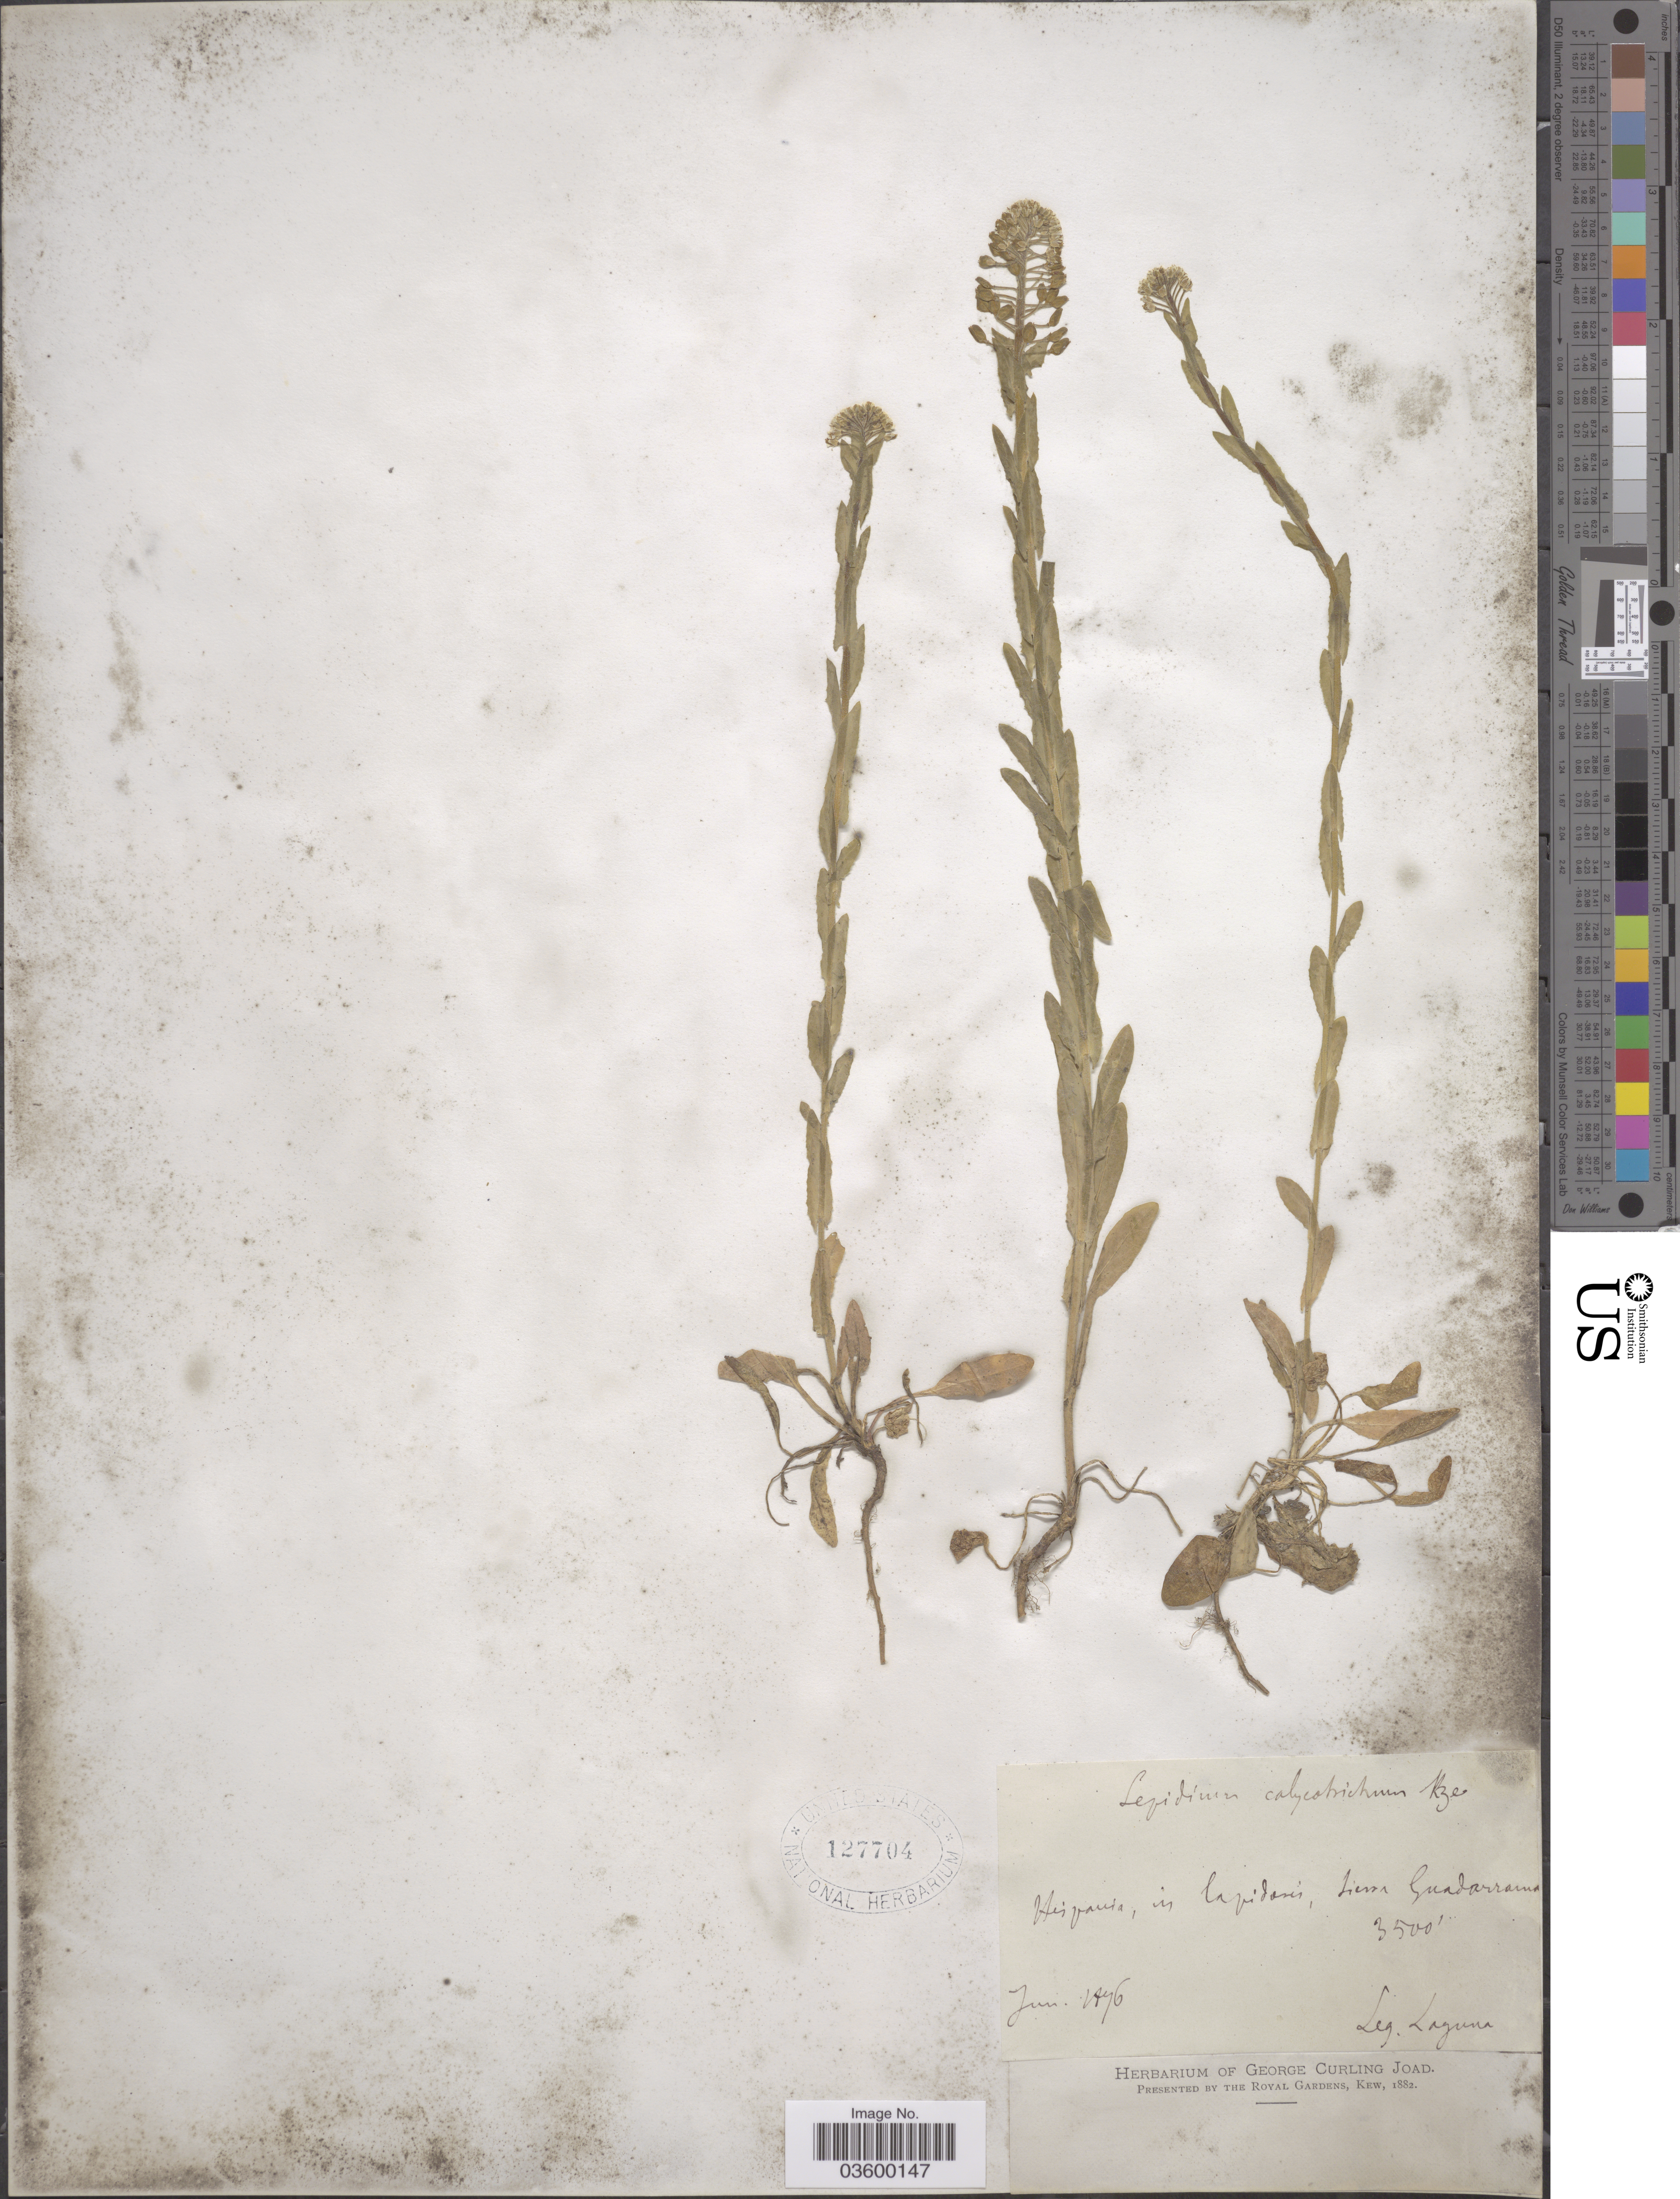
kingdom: Plantae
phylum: Tracheophyta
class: Magnoliopsida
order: Brassicales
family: Brassicaceae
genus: Lepidium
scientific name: Lepidium calycotrichum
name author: Kunze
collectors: -. Laguna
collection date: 1876-06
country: Spain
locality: Hispania, in lapidosis, Sierra Guadarrama.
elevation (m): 1067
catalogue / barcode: US 127704